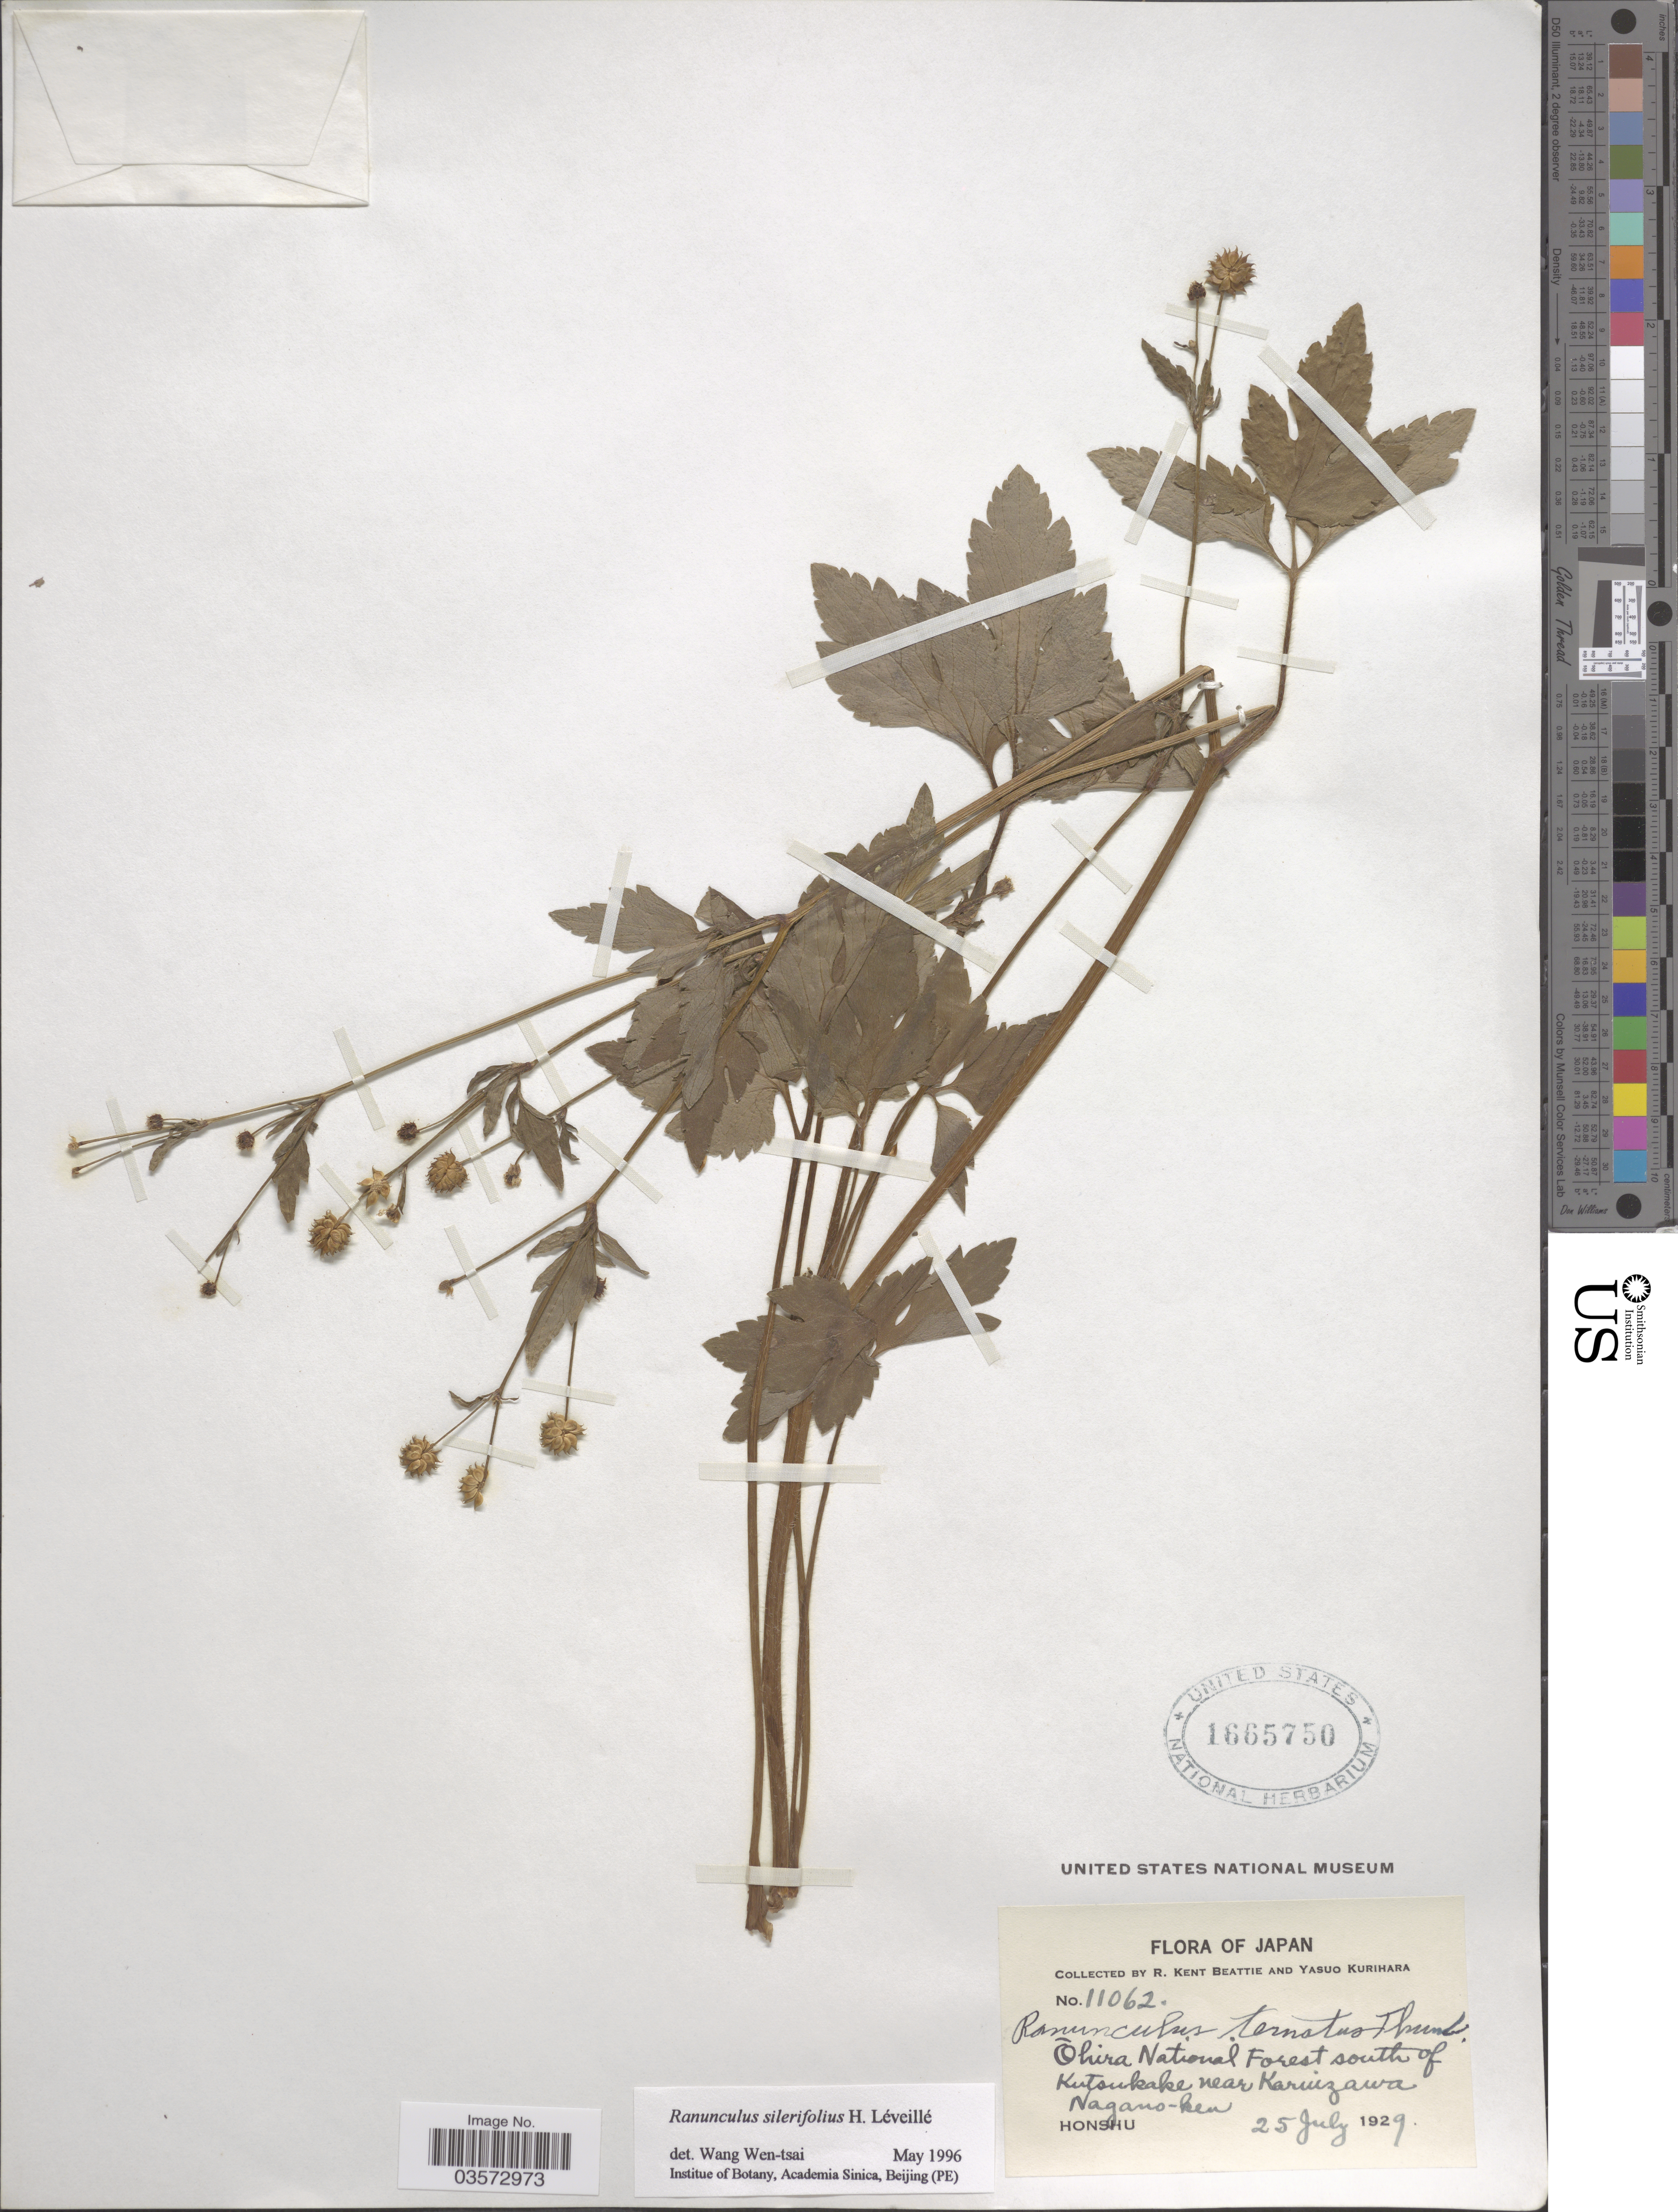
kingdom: Plantae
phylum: Tracheophyta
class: Magnoliopsida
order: Ranunculales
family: Ranunculaceae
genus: Ranunculus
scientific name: Ranunculus silerifolius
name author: H. Lév.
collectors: R. K. Beattie & Y. Kurihara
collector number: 11062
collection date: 1929-07-25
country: Japan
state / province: Nagano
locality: Ōhira National Forest south of Kutsukake near Karuizawa Nagano-ken. Honshu.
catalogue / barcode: US 1665750